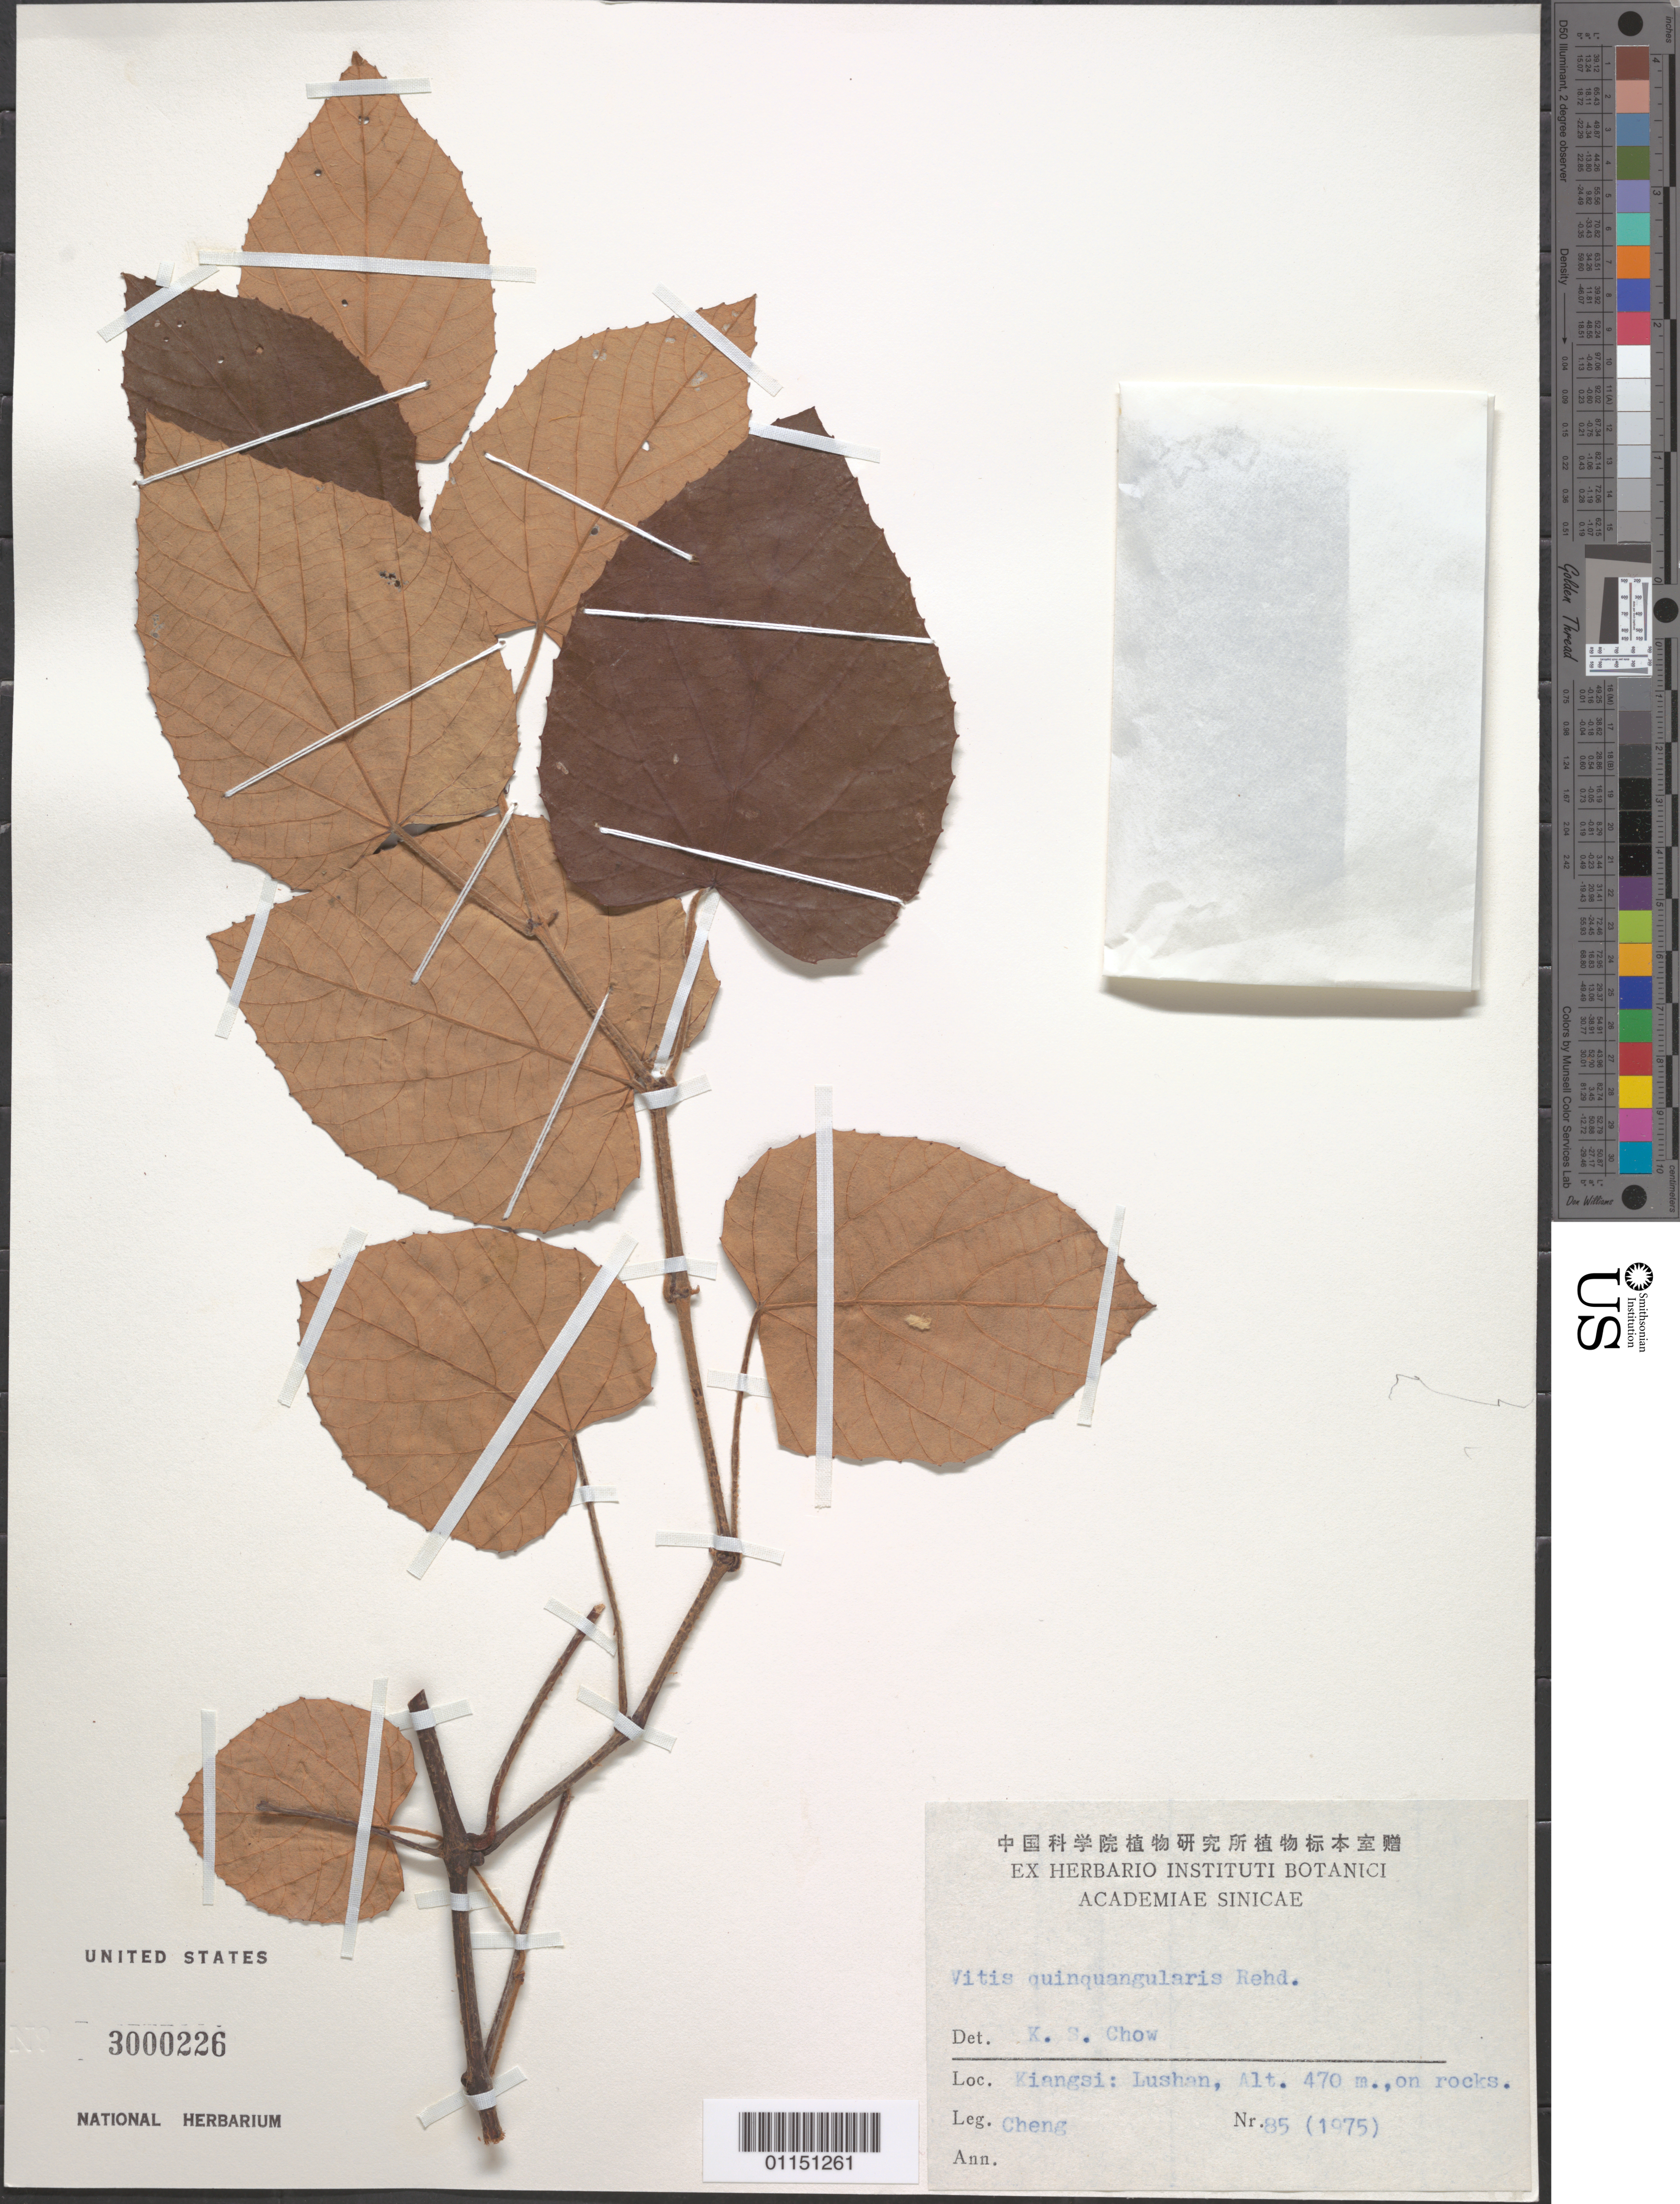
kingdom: Plantae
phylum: Tracheophyta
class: Magnoliopsida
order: Vitales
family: Vitaceae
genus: Vitis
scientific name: Vitis quinquangularis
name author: Rehder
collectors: -. Cheng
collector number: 85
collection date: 1975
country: China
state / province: Jiangxi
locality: Lushan.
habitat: On rocks.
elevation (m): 470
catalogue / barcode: US 3000226